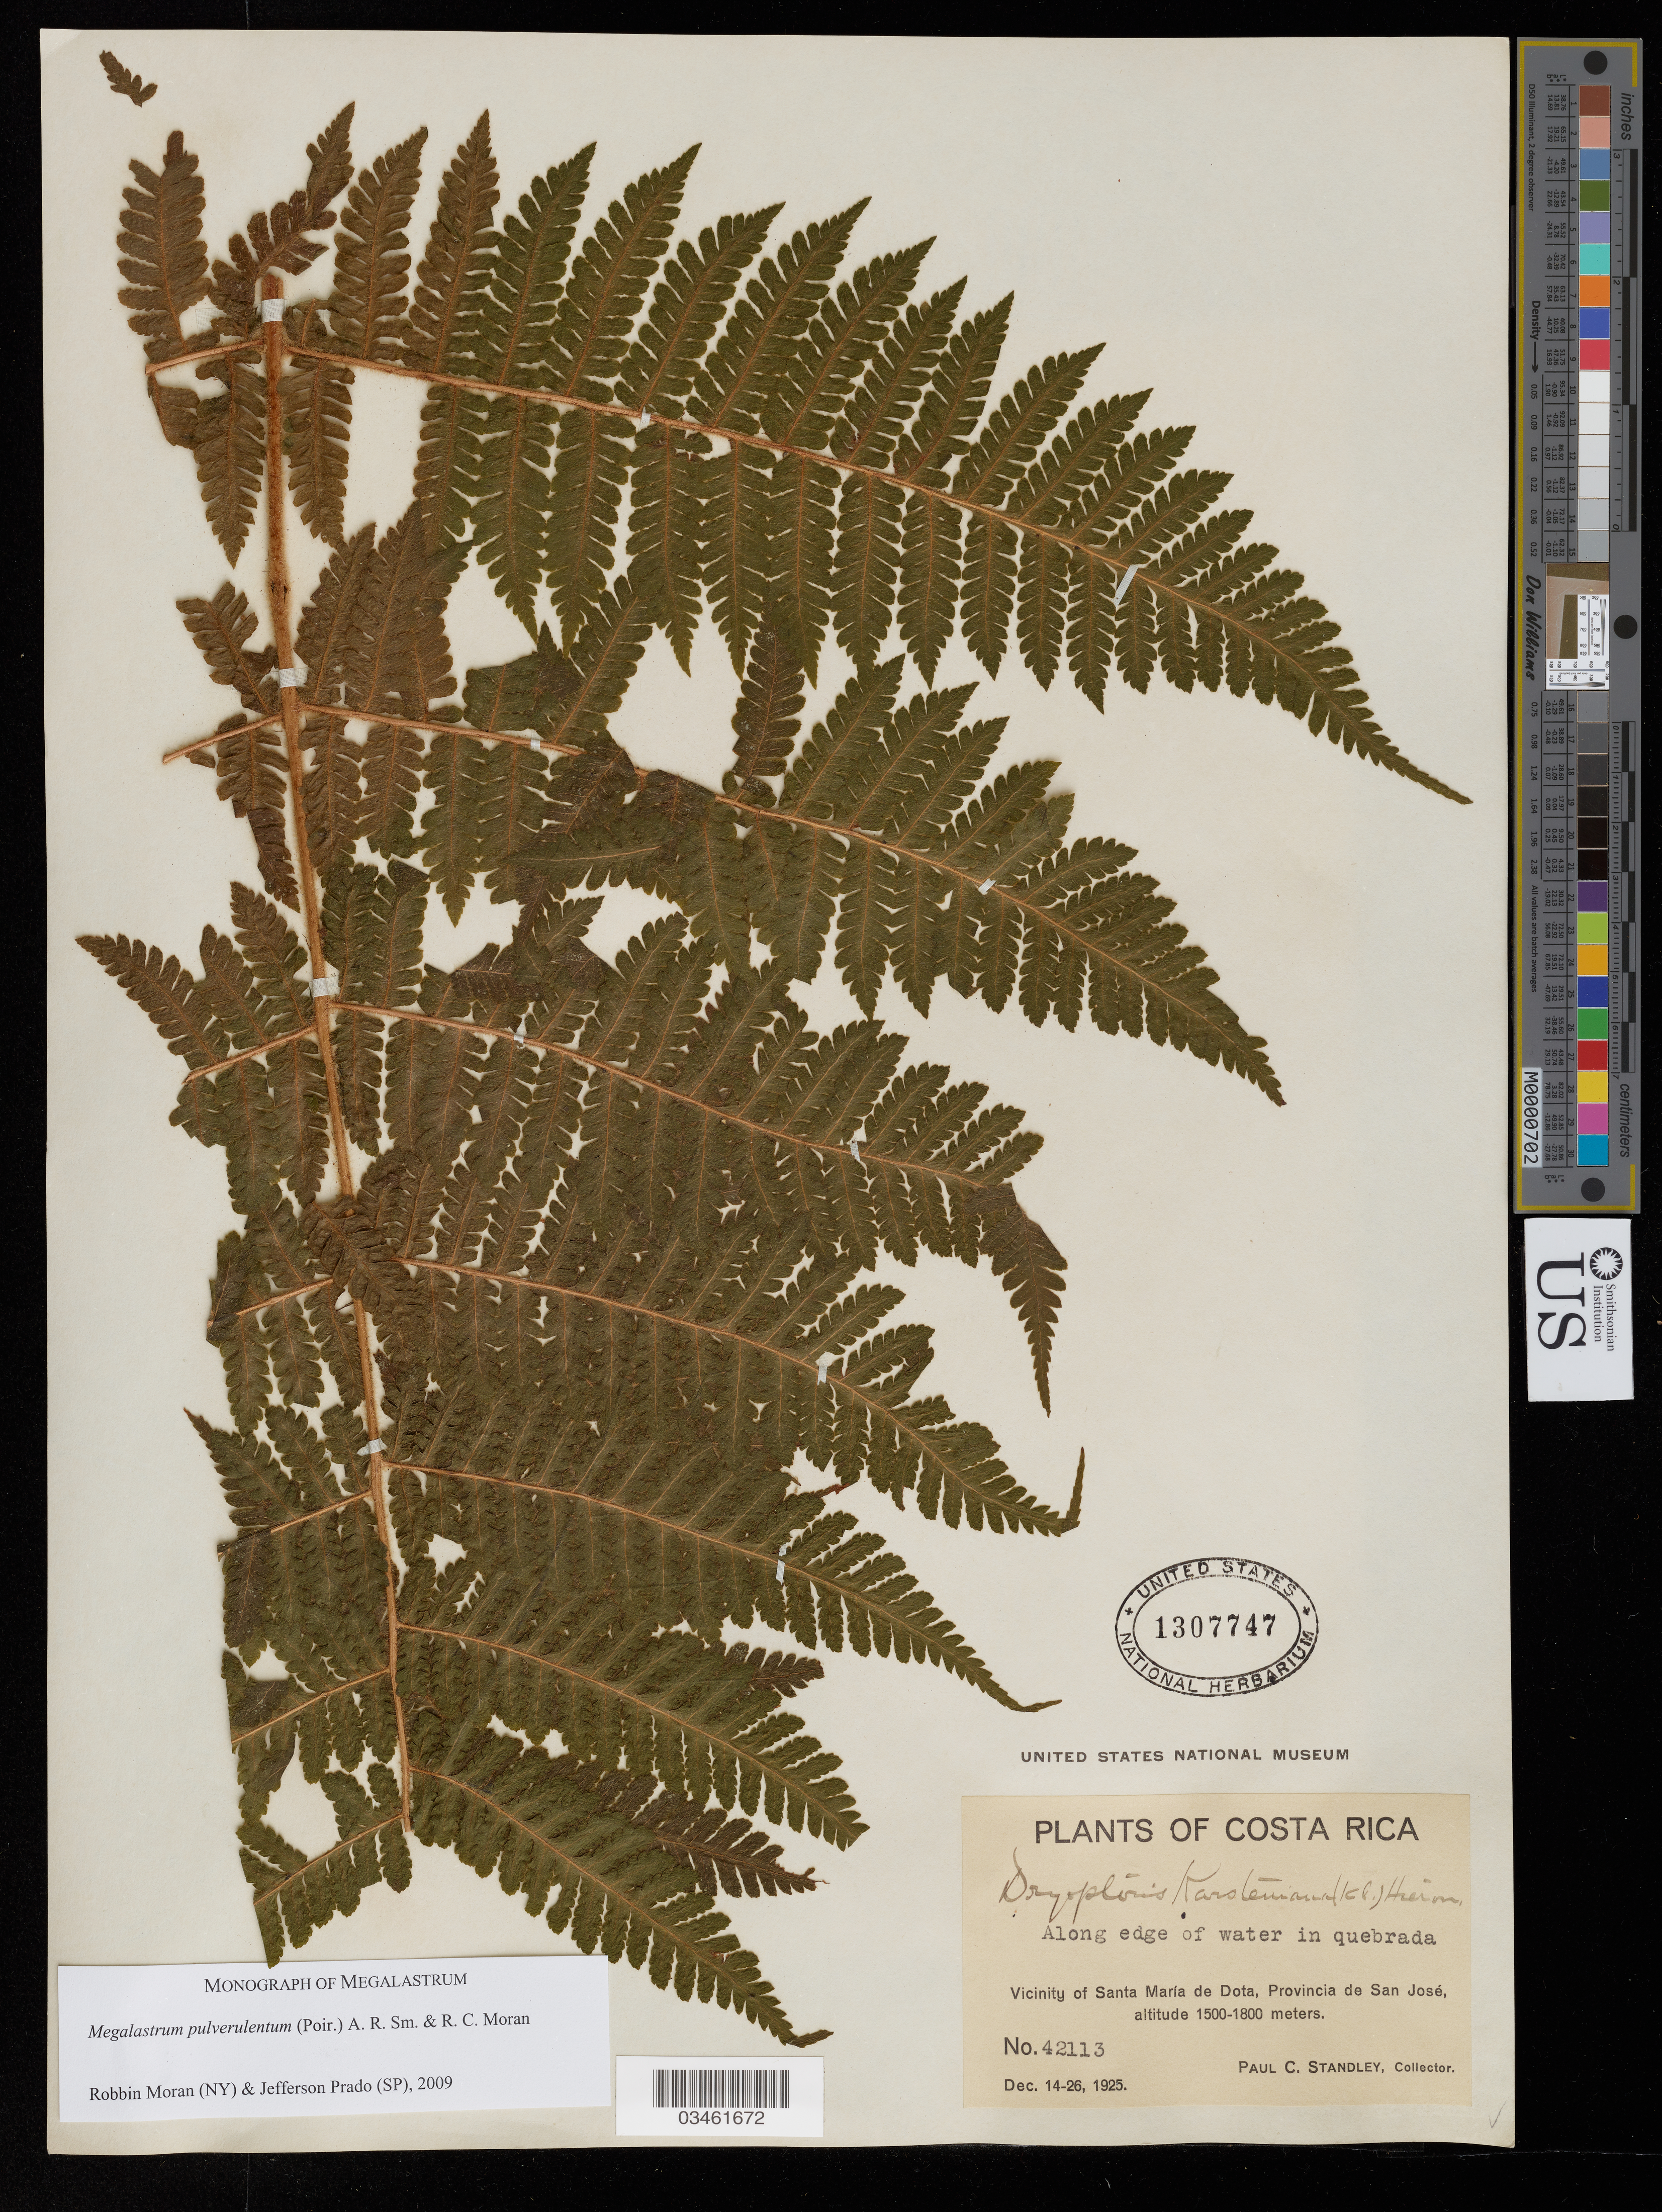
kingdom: Plantae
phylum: Tracheophyta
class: Polypodiopsida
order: Polypodiales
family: Dryopteridaceae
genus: Megalastrum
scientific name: Megalastrum pulverulentum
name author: (Poir.) A.R. Sm. & R.C. Moran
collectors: P. C. Standley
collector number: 42113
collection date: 1925-12-14/1925-12-26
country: Costa Rica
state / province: San José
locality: Along edge of water in quebrada. Vicinity of Santa Maria de Dota.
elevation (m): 1500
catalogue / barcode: US 1307747